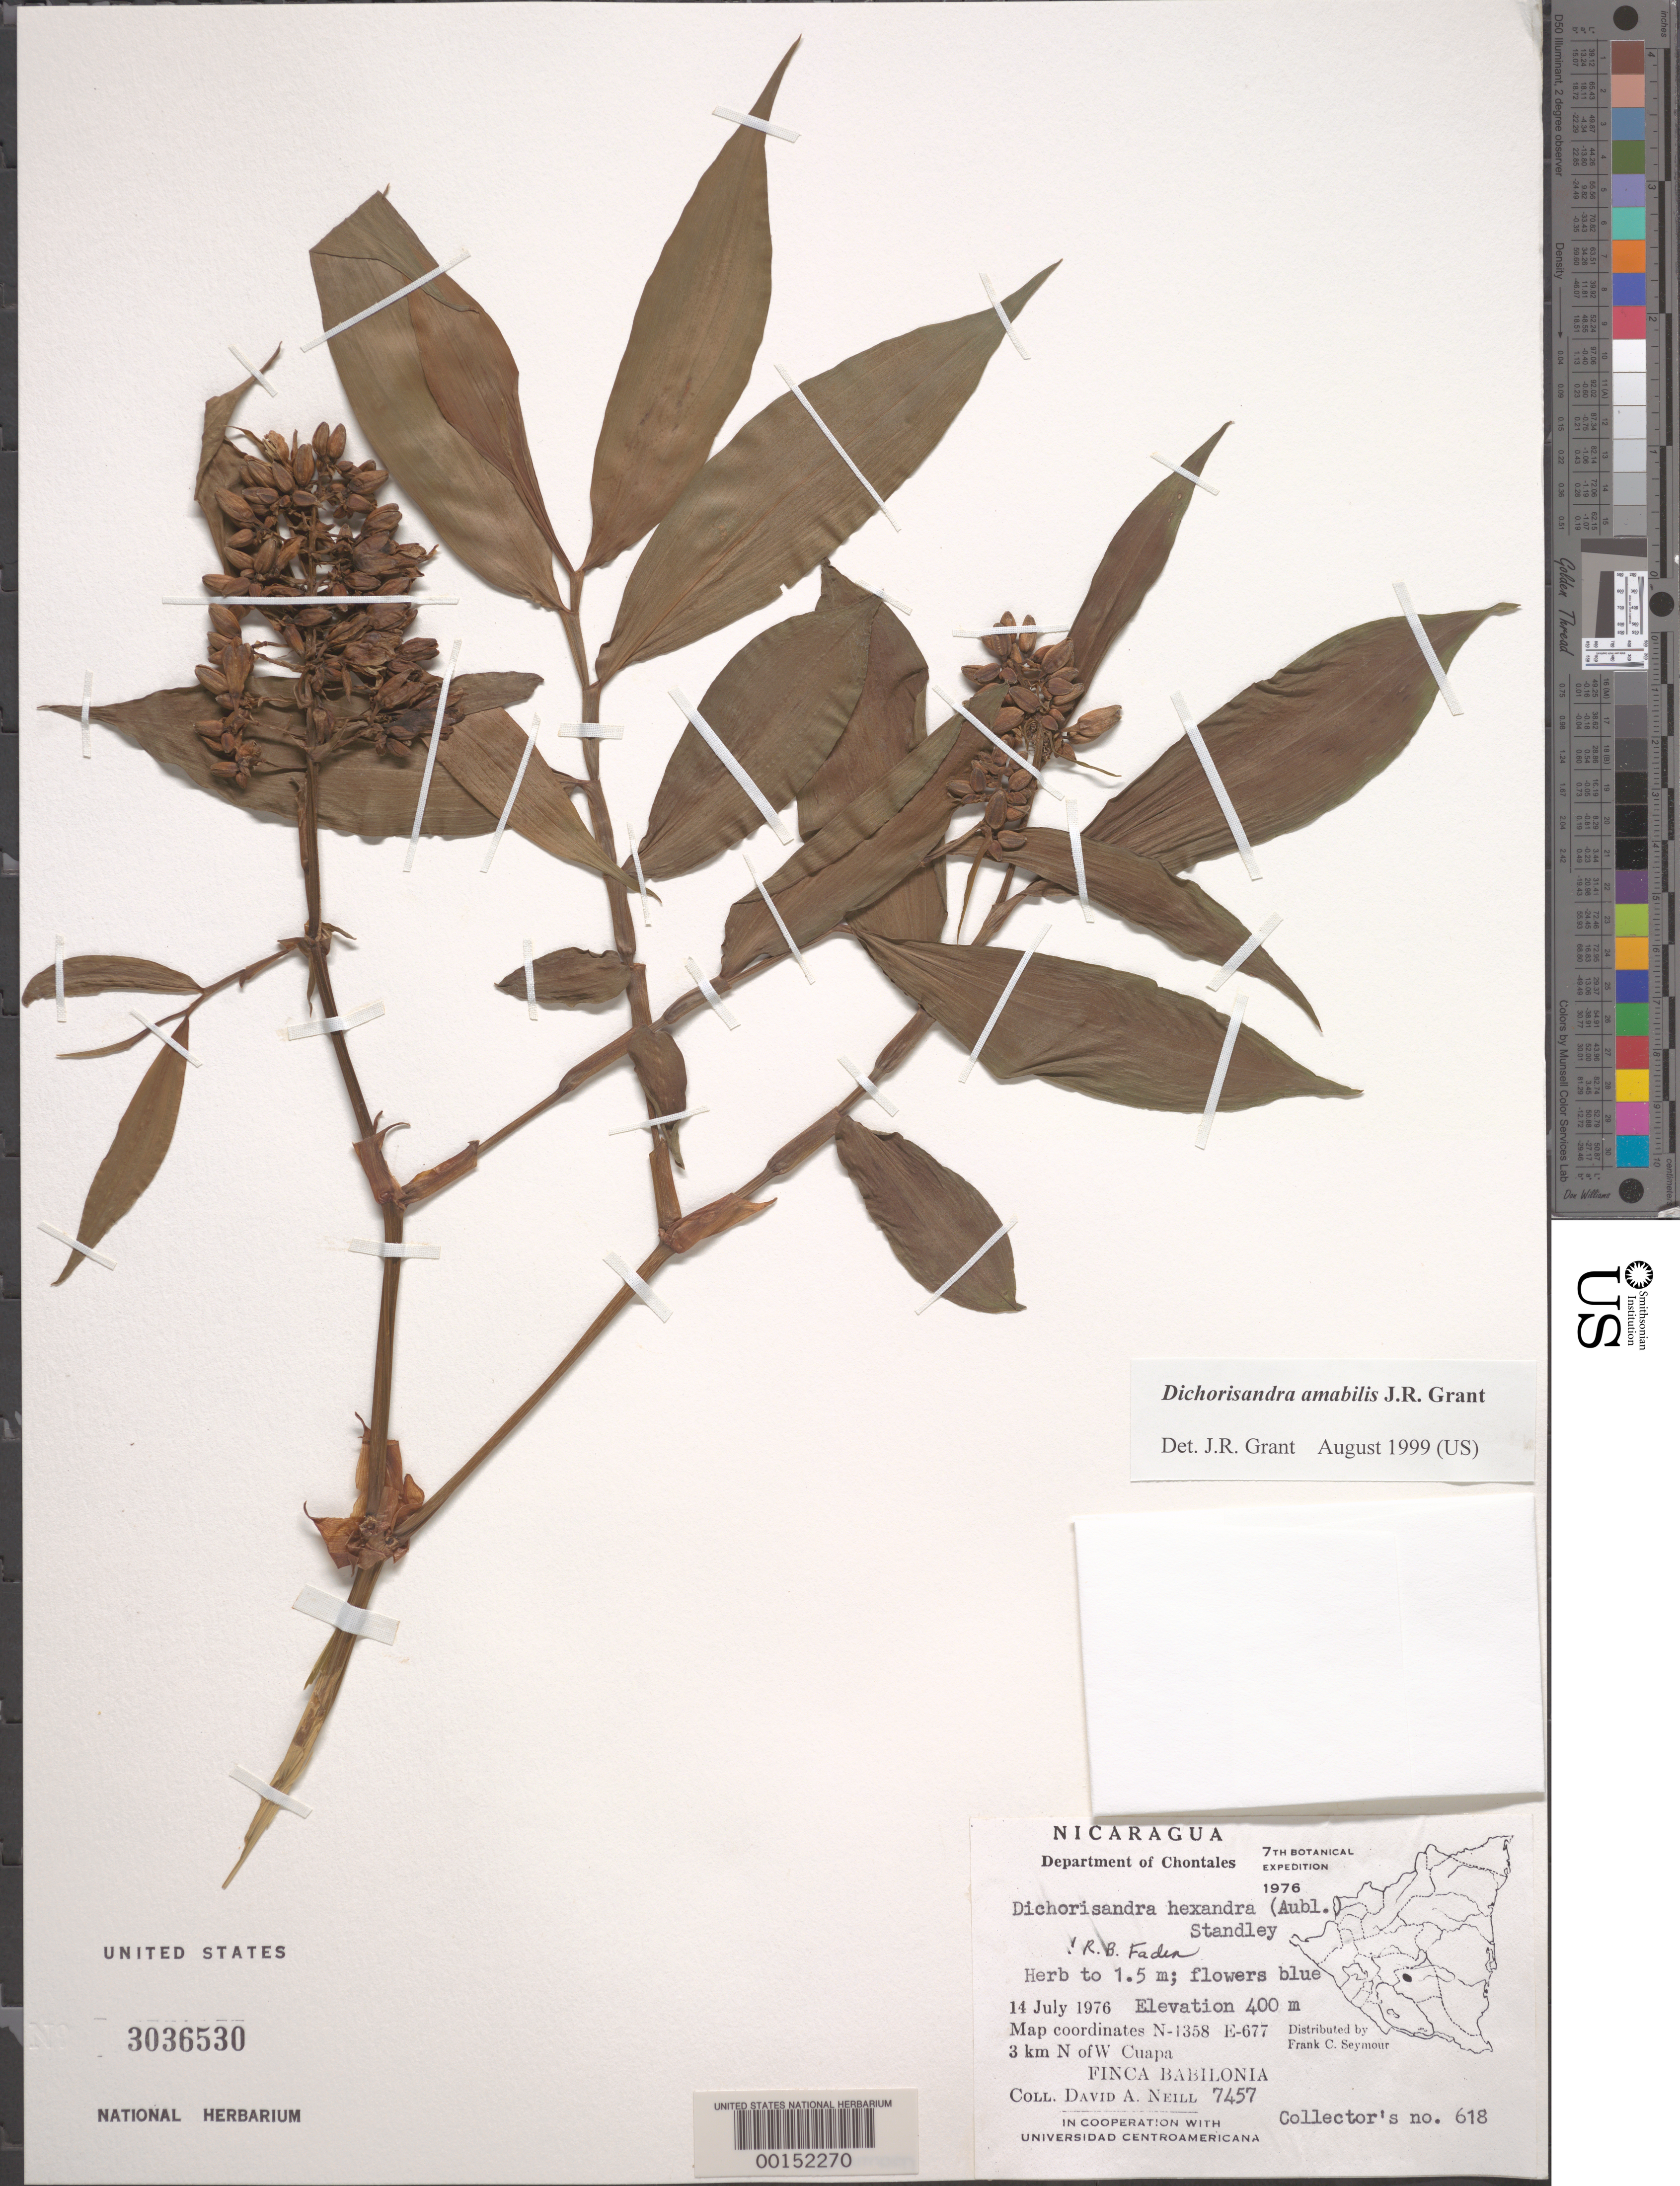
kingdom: Plantae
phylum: Tracheophyta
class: Liliopsida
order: Commelinales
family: Commelinaceae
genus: Dichorisandra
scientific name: Dichorisandra hexandra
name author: (Aubl.) Standl.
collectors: D. A. Neill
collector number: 618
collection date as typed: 14 Jul 1976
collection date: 1976-07-14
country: Nicaragua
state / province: Chontales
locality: Finca babilonia, n of cuapa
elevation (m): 400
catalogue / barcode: US 3036530